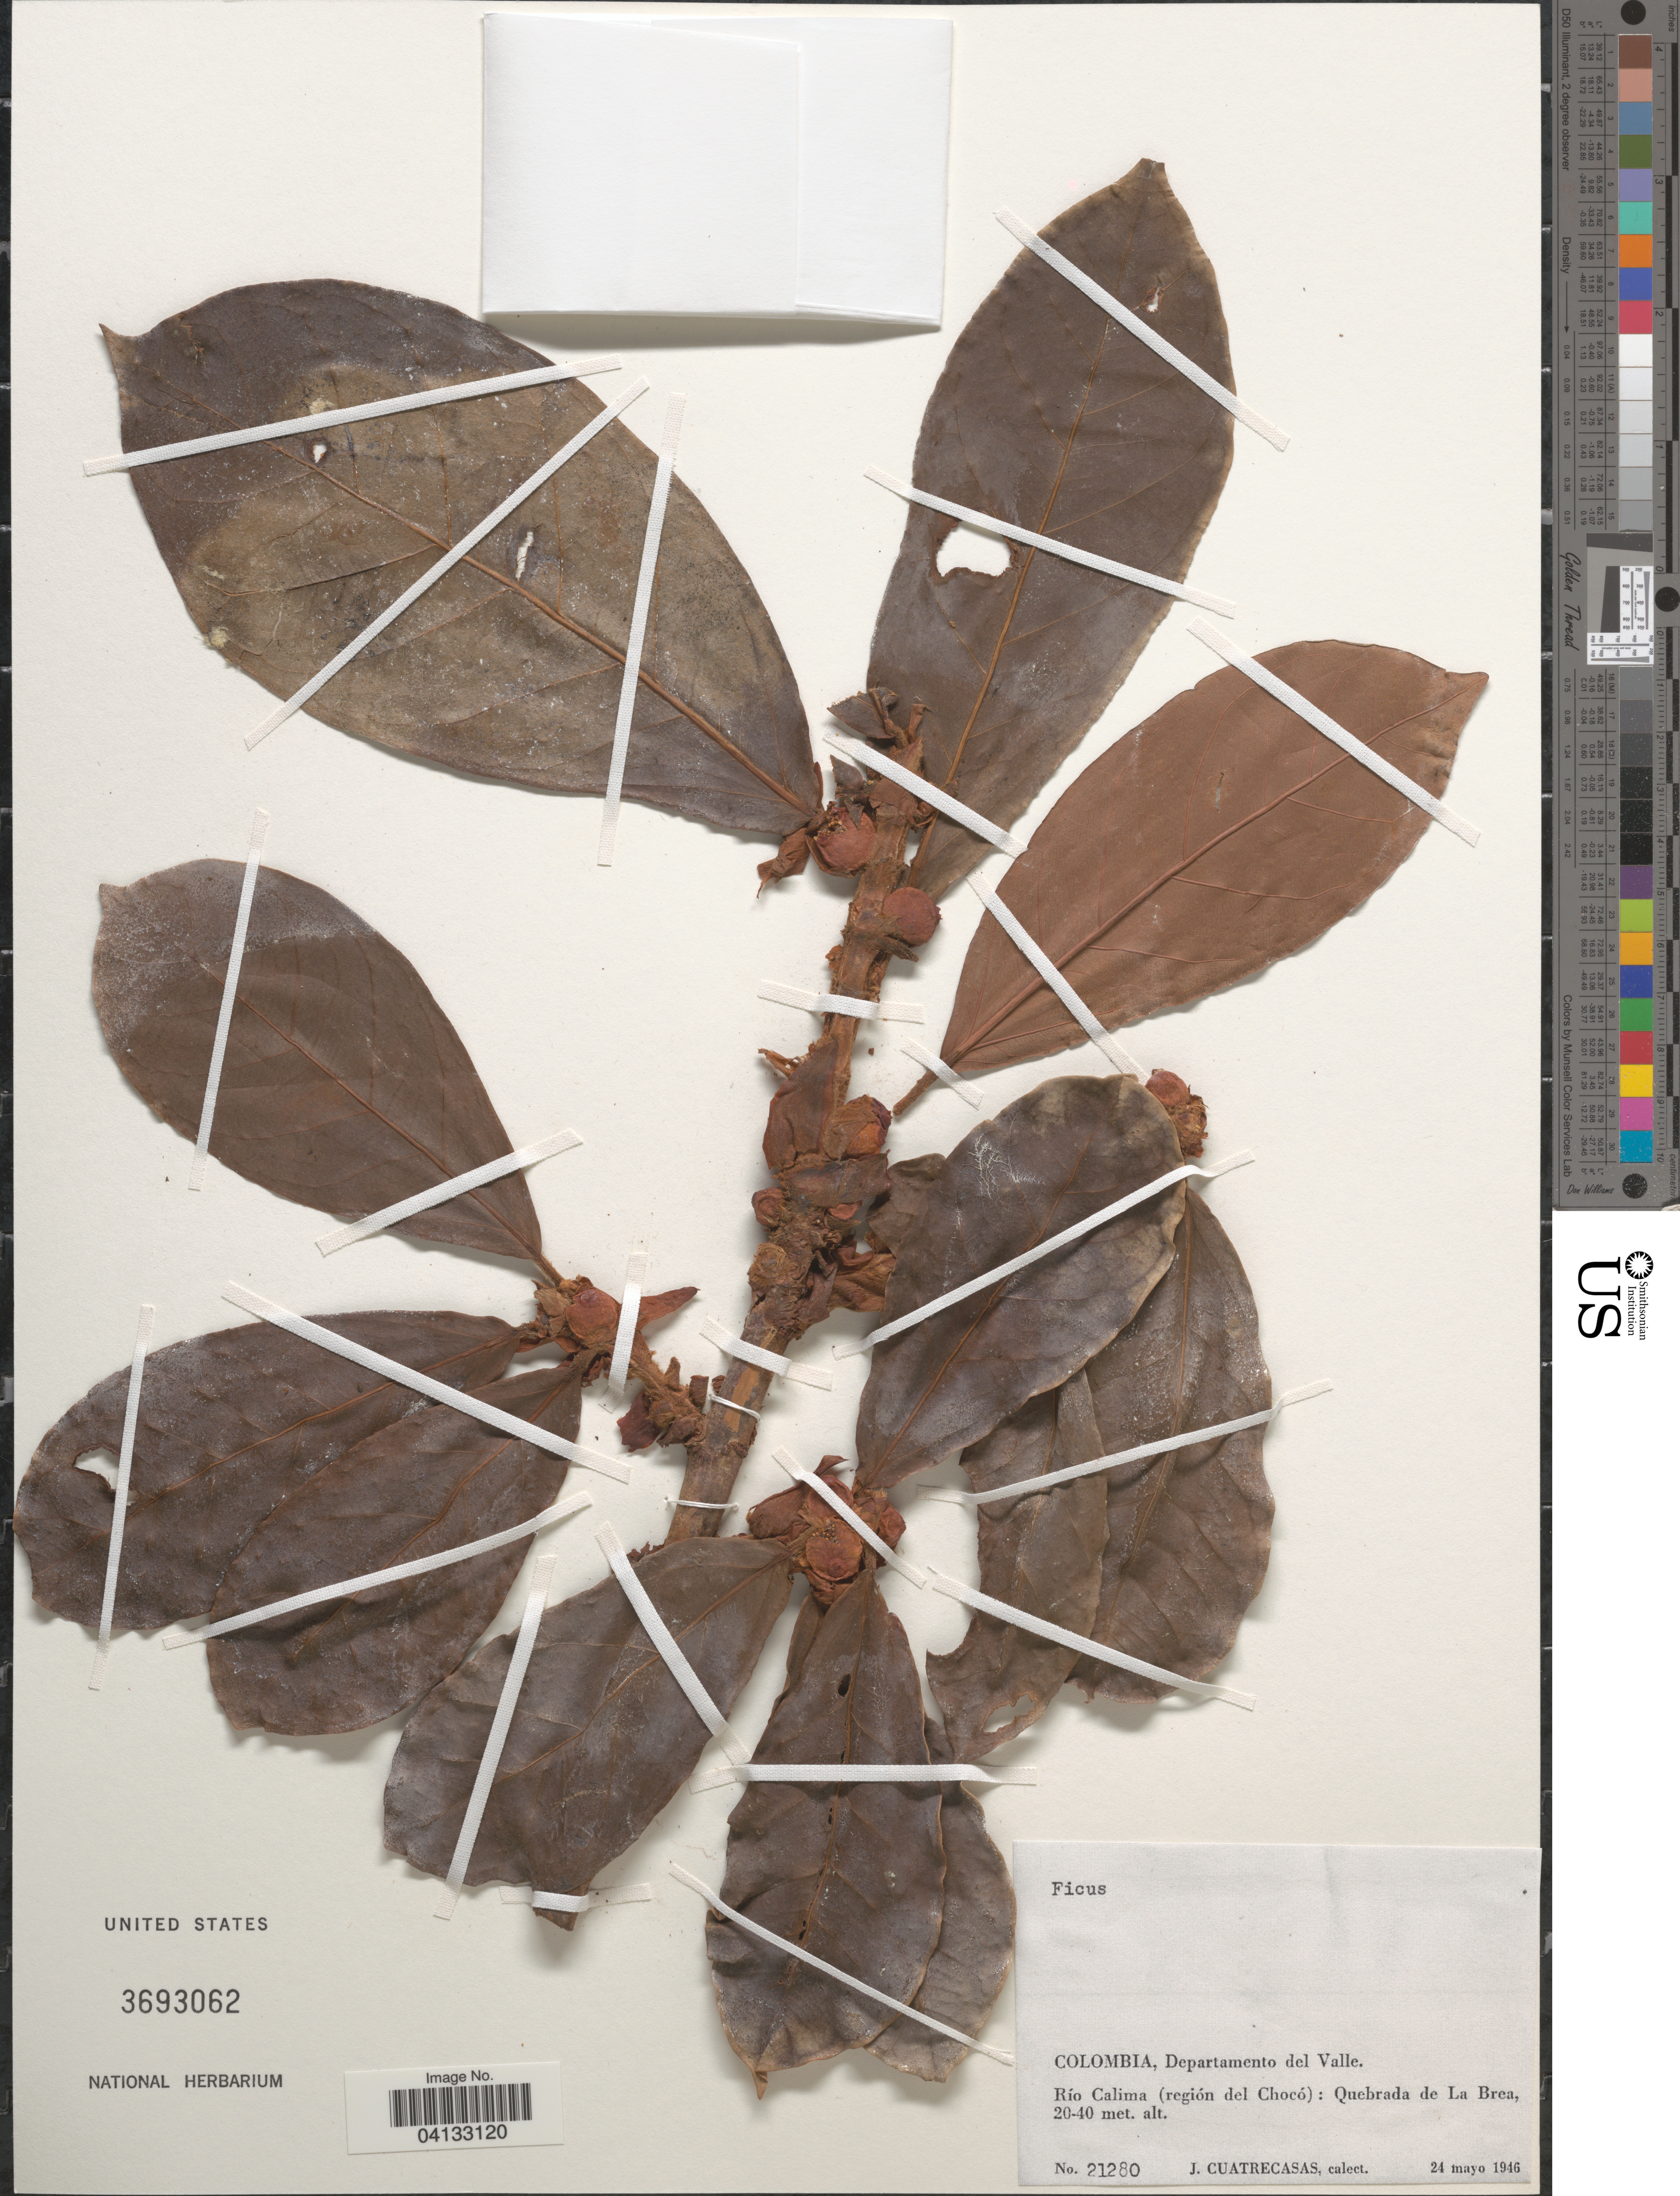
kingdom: Plantae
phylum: Tracheophyta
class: Magnoliopsida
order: Rosales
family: Moraceae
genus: Ficus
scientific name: Ficus llewelynii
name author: Standl.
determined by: Mitidieri, Nicole, (WIS), University of Wisconsin - Madison (UNITED STATES)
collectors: J. Cuatrecasas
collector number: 21280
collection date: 1946-05-24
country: Colombia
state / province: Valle del Cauca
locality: Departamento del Valle. Río Calima (región del Chocó): Quebrada de La Brea.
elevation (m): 20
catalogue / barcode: US 3693062